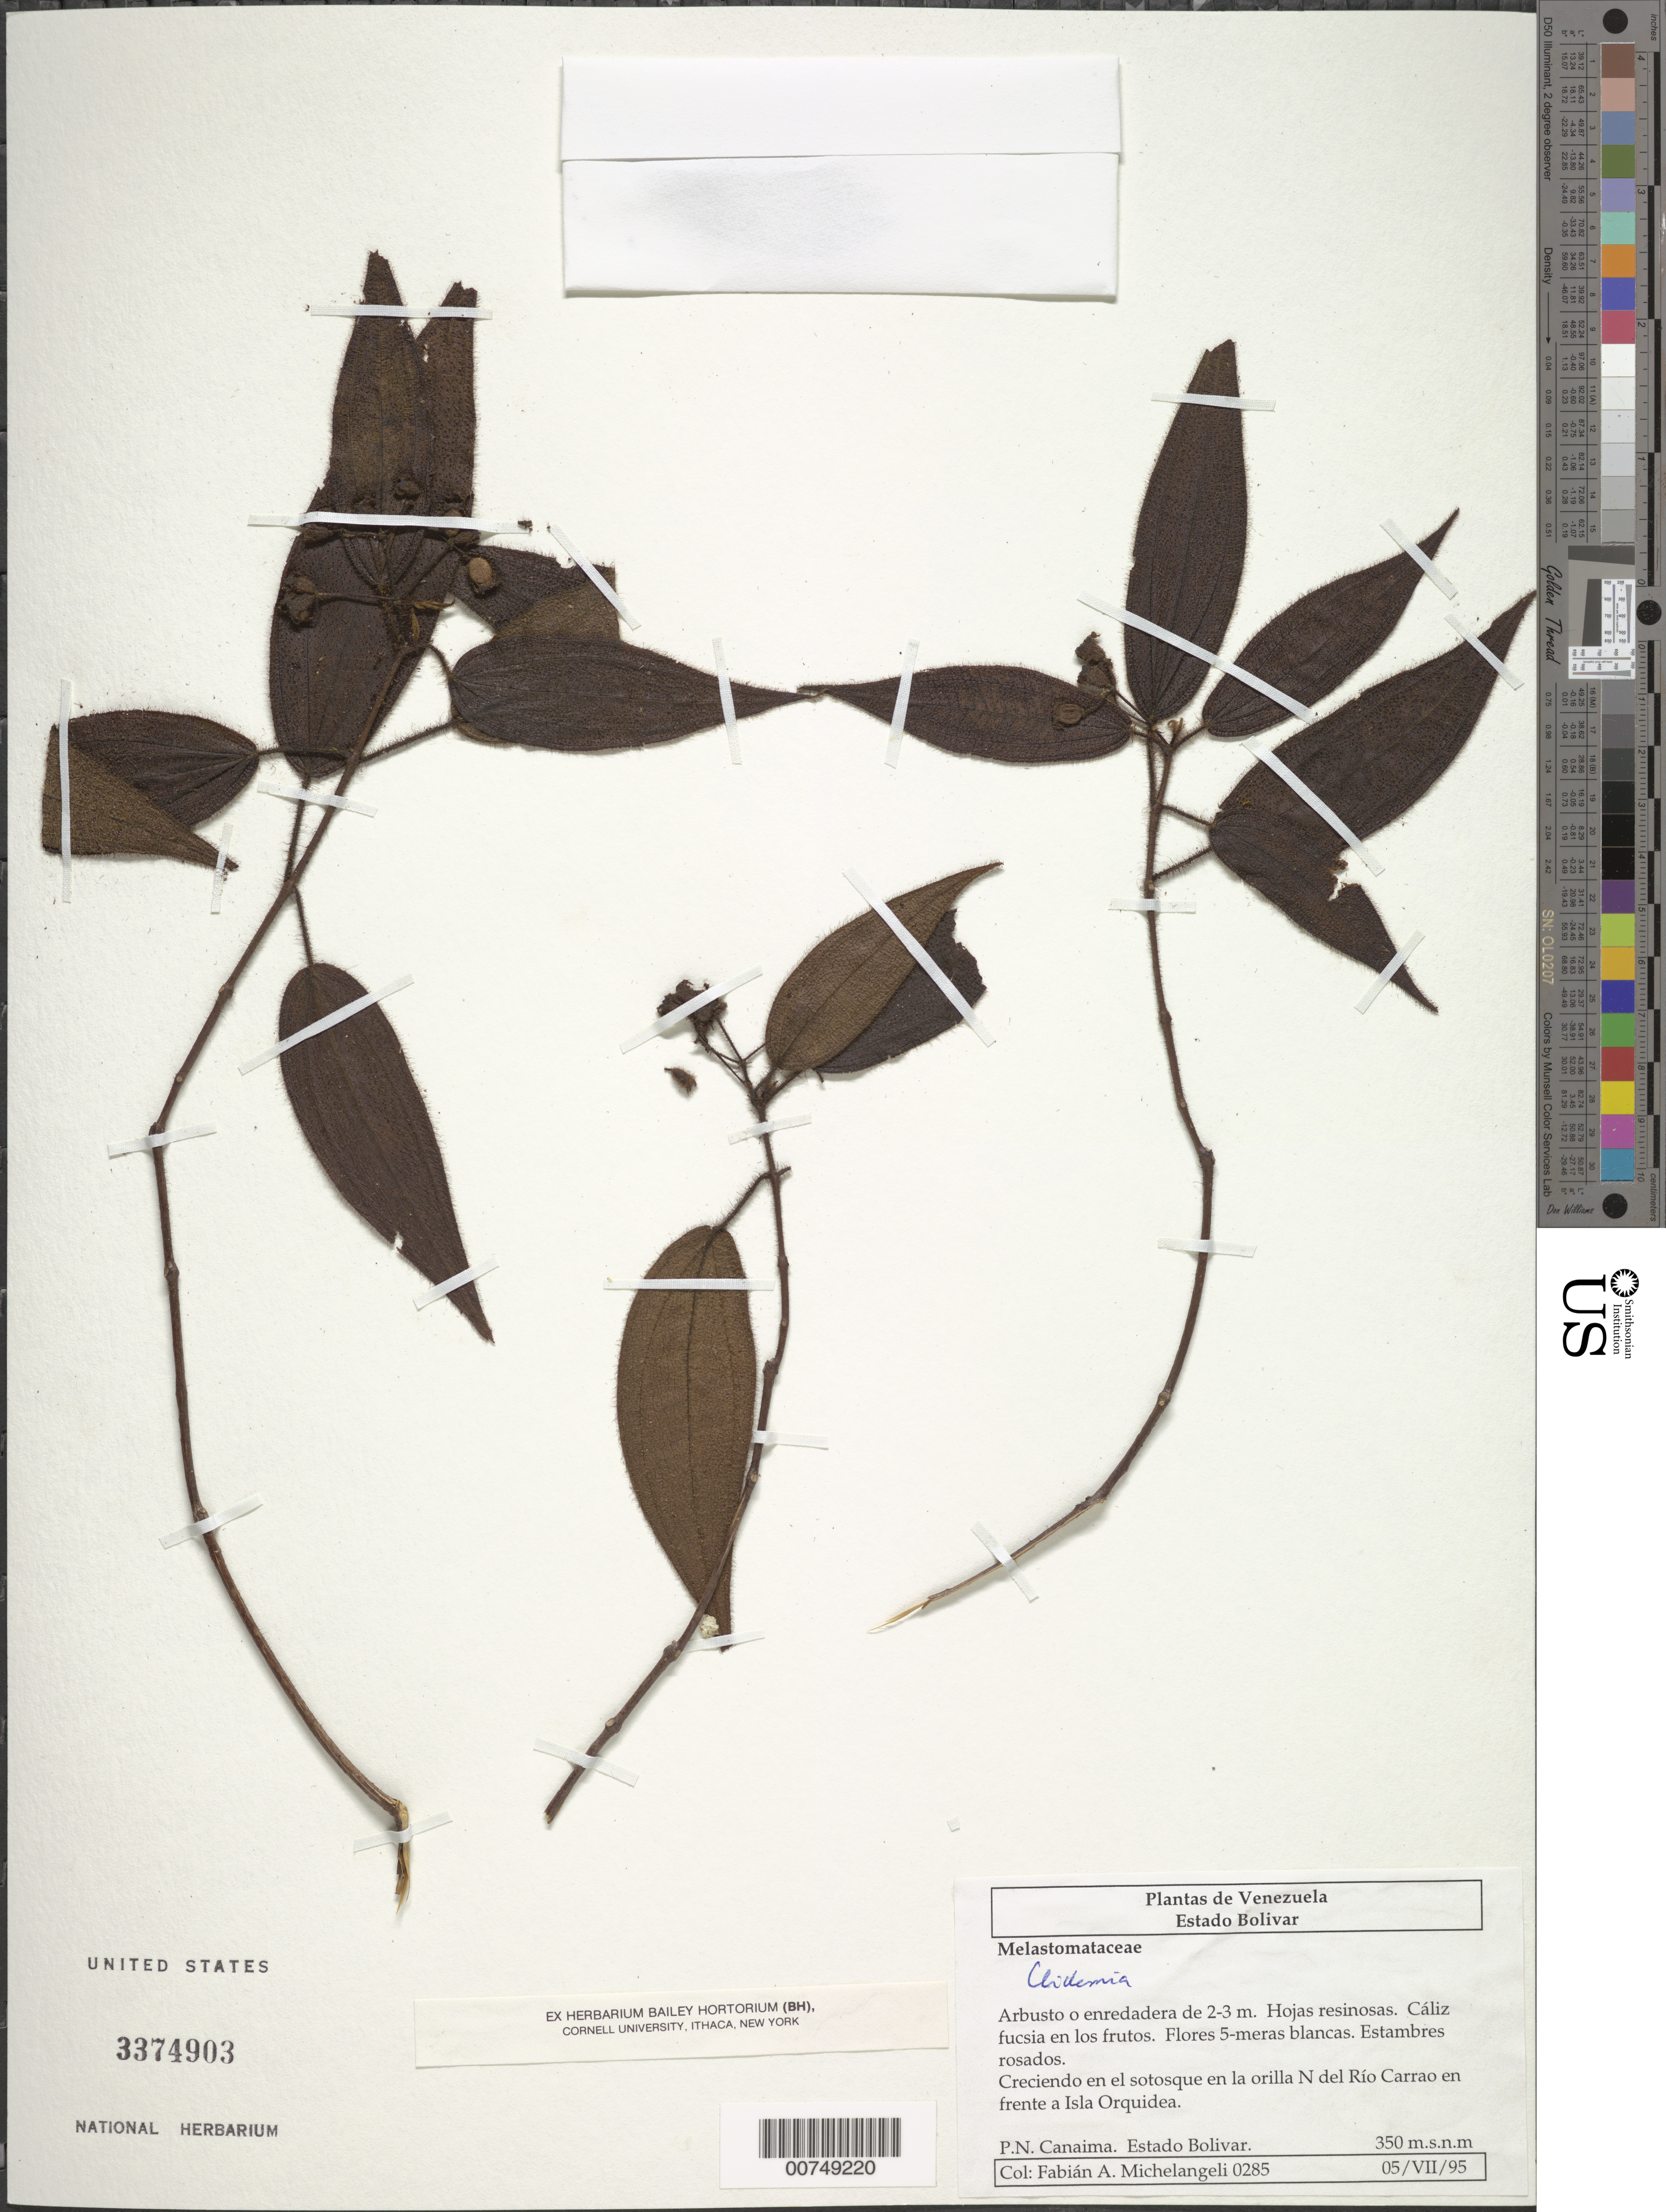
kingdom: Plantae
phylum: Tracheophyta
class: Magnoliopsida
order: Myrtales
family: Melastomataceae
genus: Miconia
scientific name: Miconia fenestrata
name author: (Benth.) Michelang.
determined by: Ferreira-Alves, R.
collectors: F. A. Michelangeli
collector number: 285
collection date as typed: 5-Jul-95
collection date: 1995-07-05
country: Venezuela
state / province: Bolívar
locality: Canaima; en la orilla N del Río Carrao en frente a Isla Orquidea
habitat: Creciendo en el sotobosque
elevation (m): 350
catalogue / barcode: US 3374903